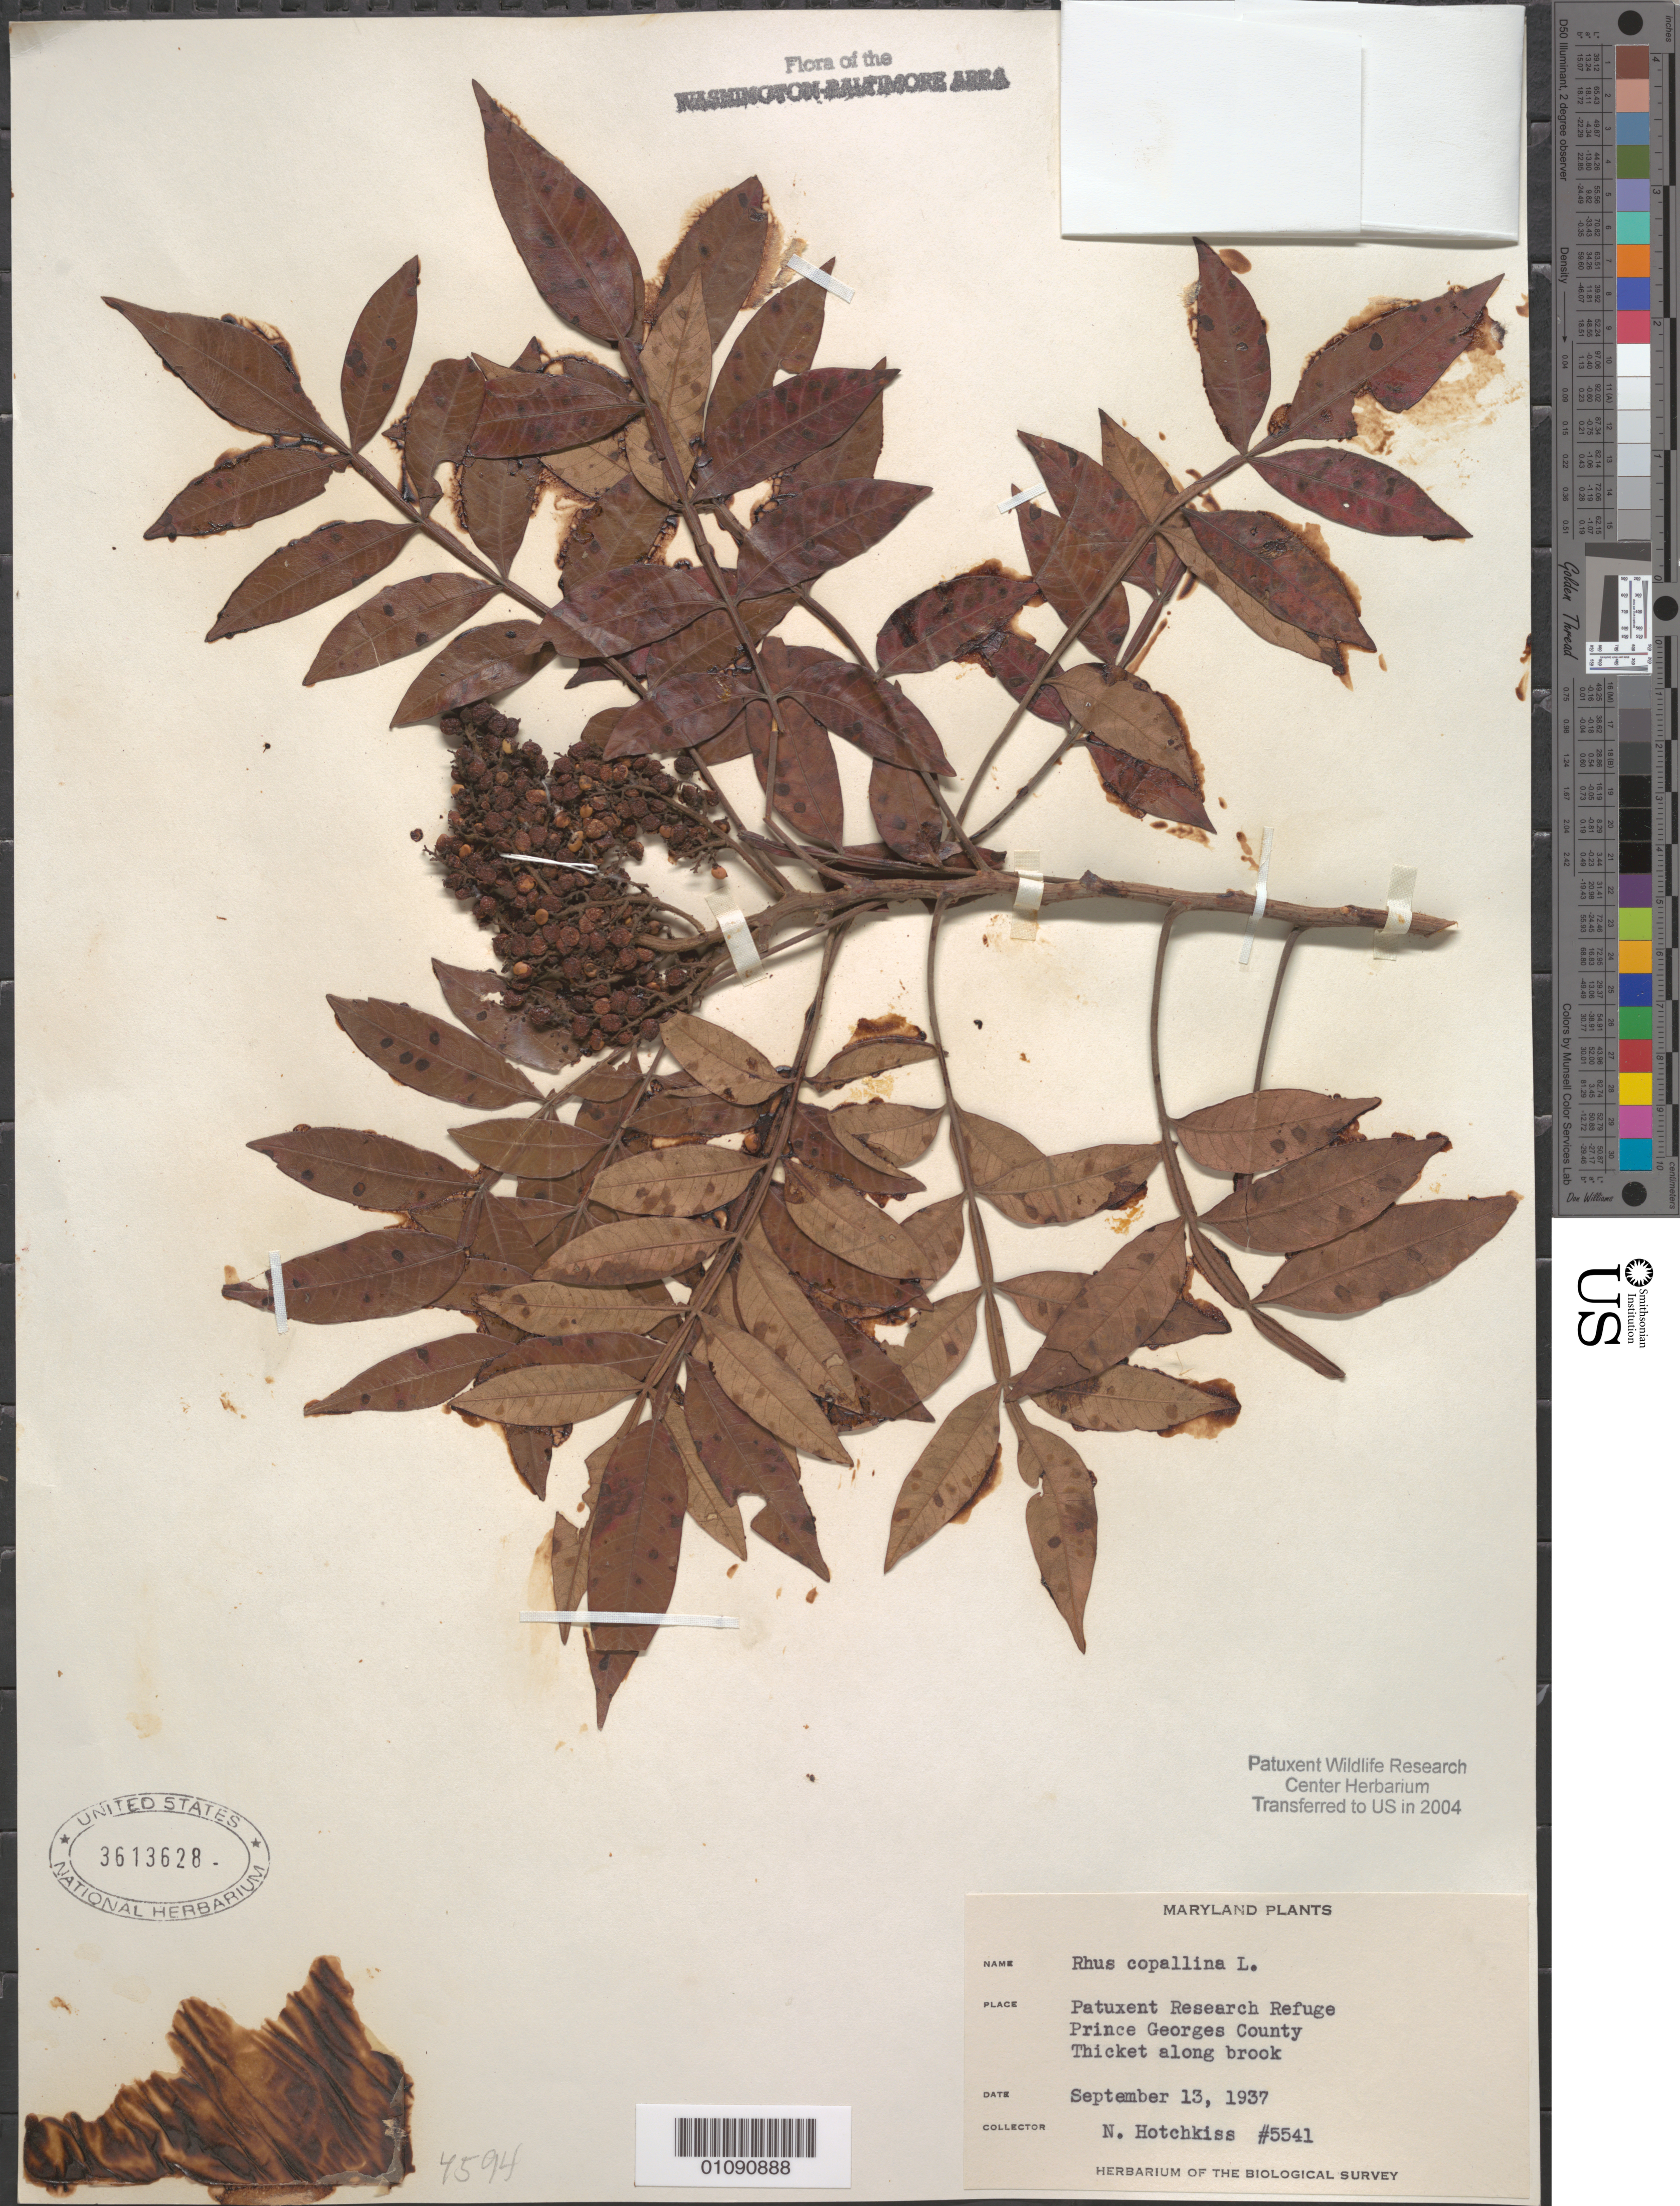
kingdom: Plantae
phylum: Tracheophyta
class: Magnoliopsida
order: Sapindales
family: Anacardiaceae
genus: Rhus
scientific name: Rhus copallinum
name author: L.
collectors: N. Hotchkiss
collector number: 5541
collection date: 1937-09-13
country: United States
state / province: Maryland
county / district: Prince George's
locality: Patuxent Wildlife Refuge.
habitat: Thicket along brook.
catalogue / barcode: US 3613628